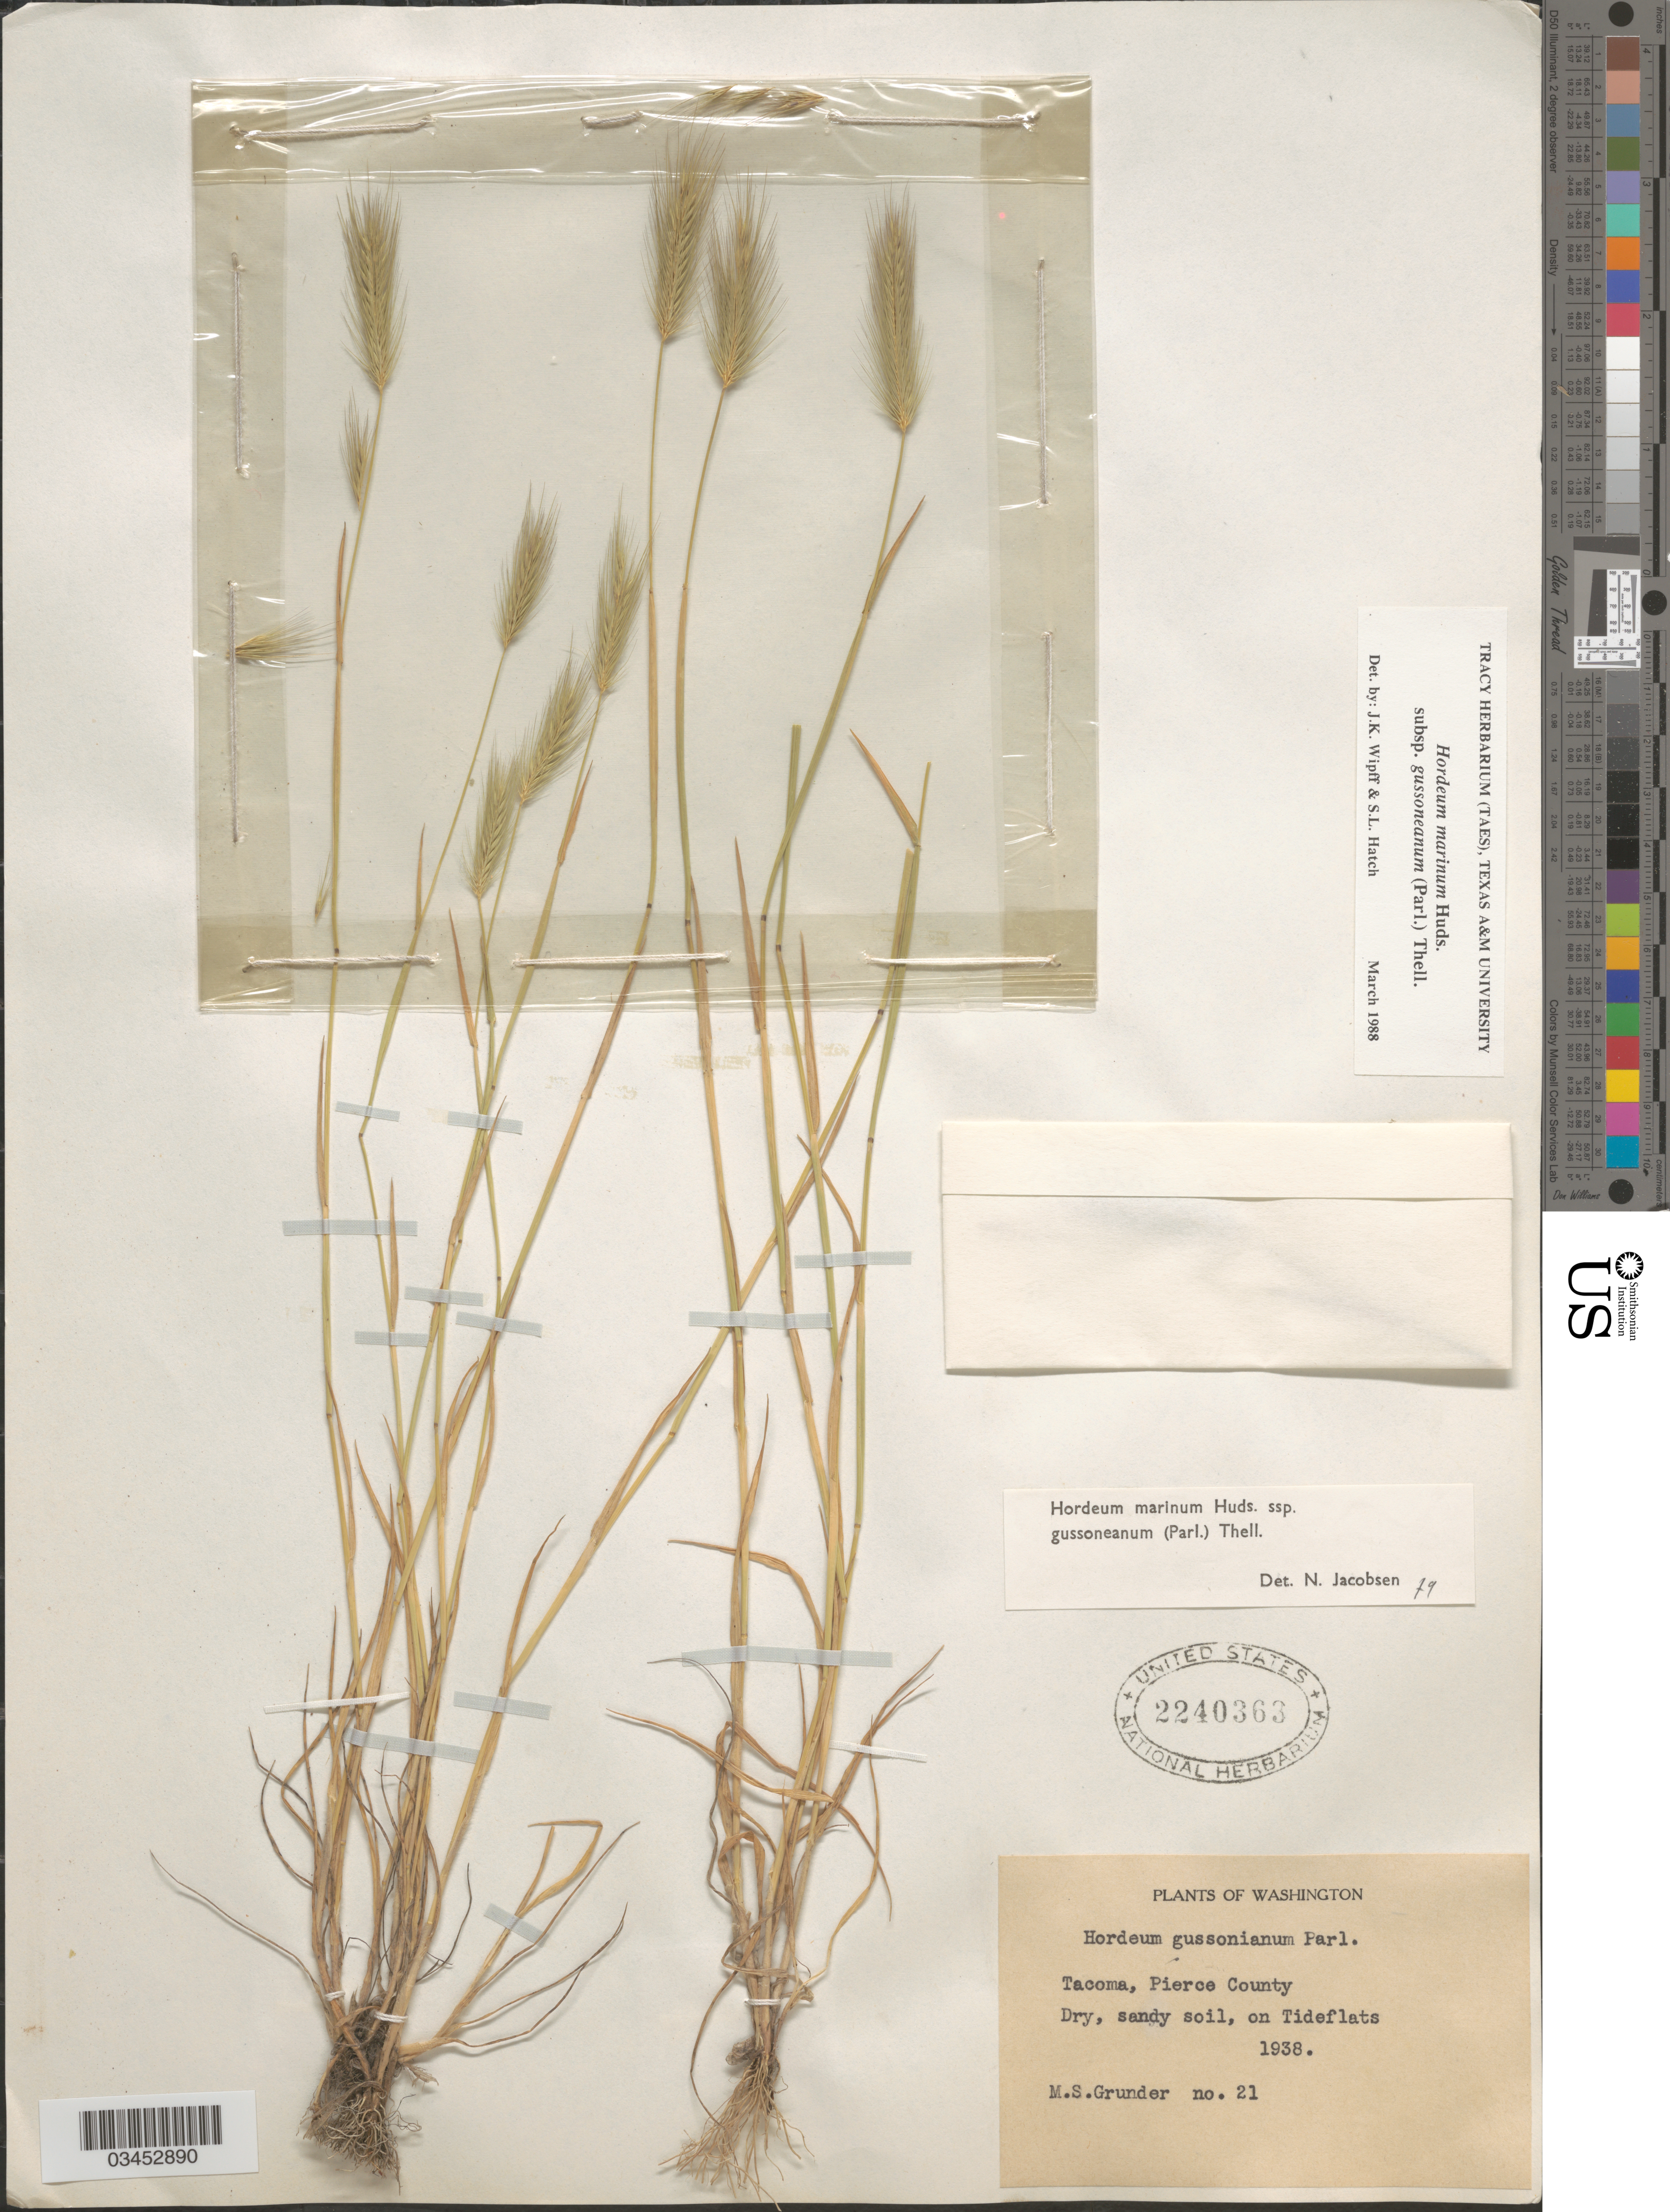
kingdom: Plantae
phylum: Tracheophyta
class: Liliopsida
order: Poales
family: Poaceae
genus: Hordeum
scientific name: Hordeum marinum subsp. gussoneanum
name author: (Parl.) Thell.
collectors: M. Grunder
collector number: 21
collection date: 1938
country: United States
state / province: Washington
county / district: Pierce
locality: Tacoma, Pierce County. Dry, sandy soil, on Tideflats.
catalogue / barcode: US 2240363